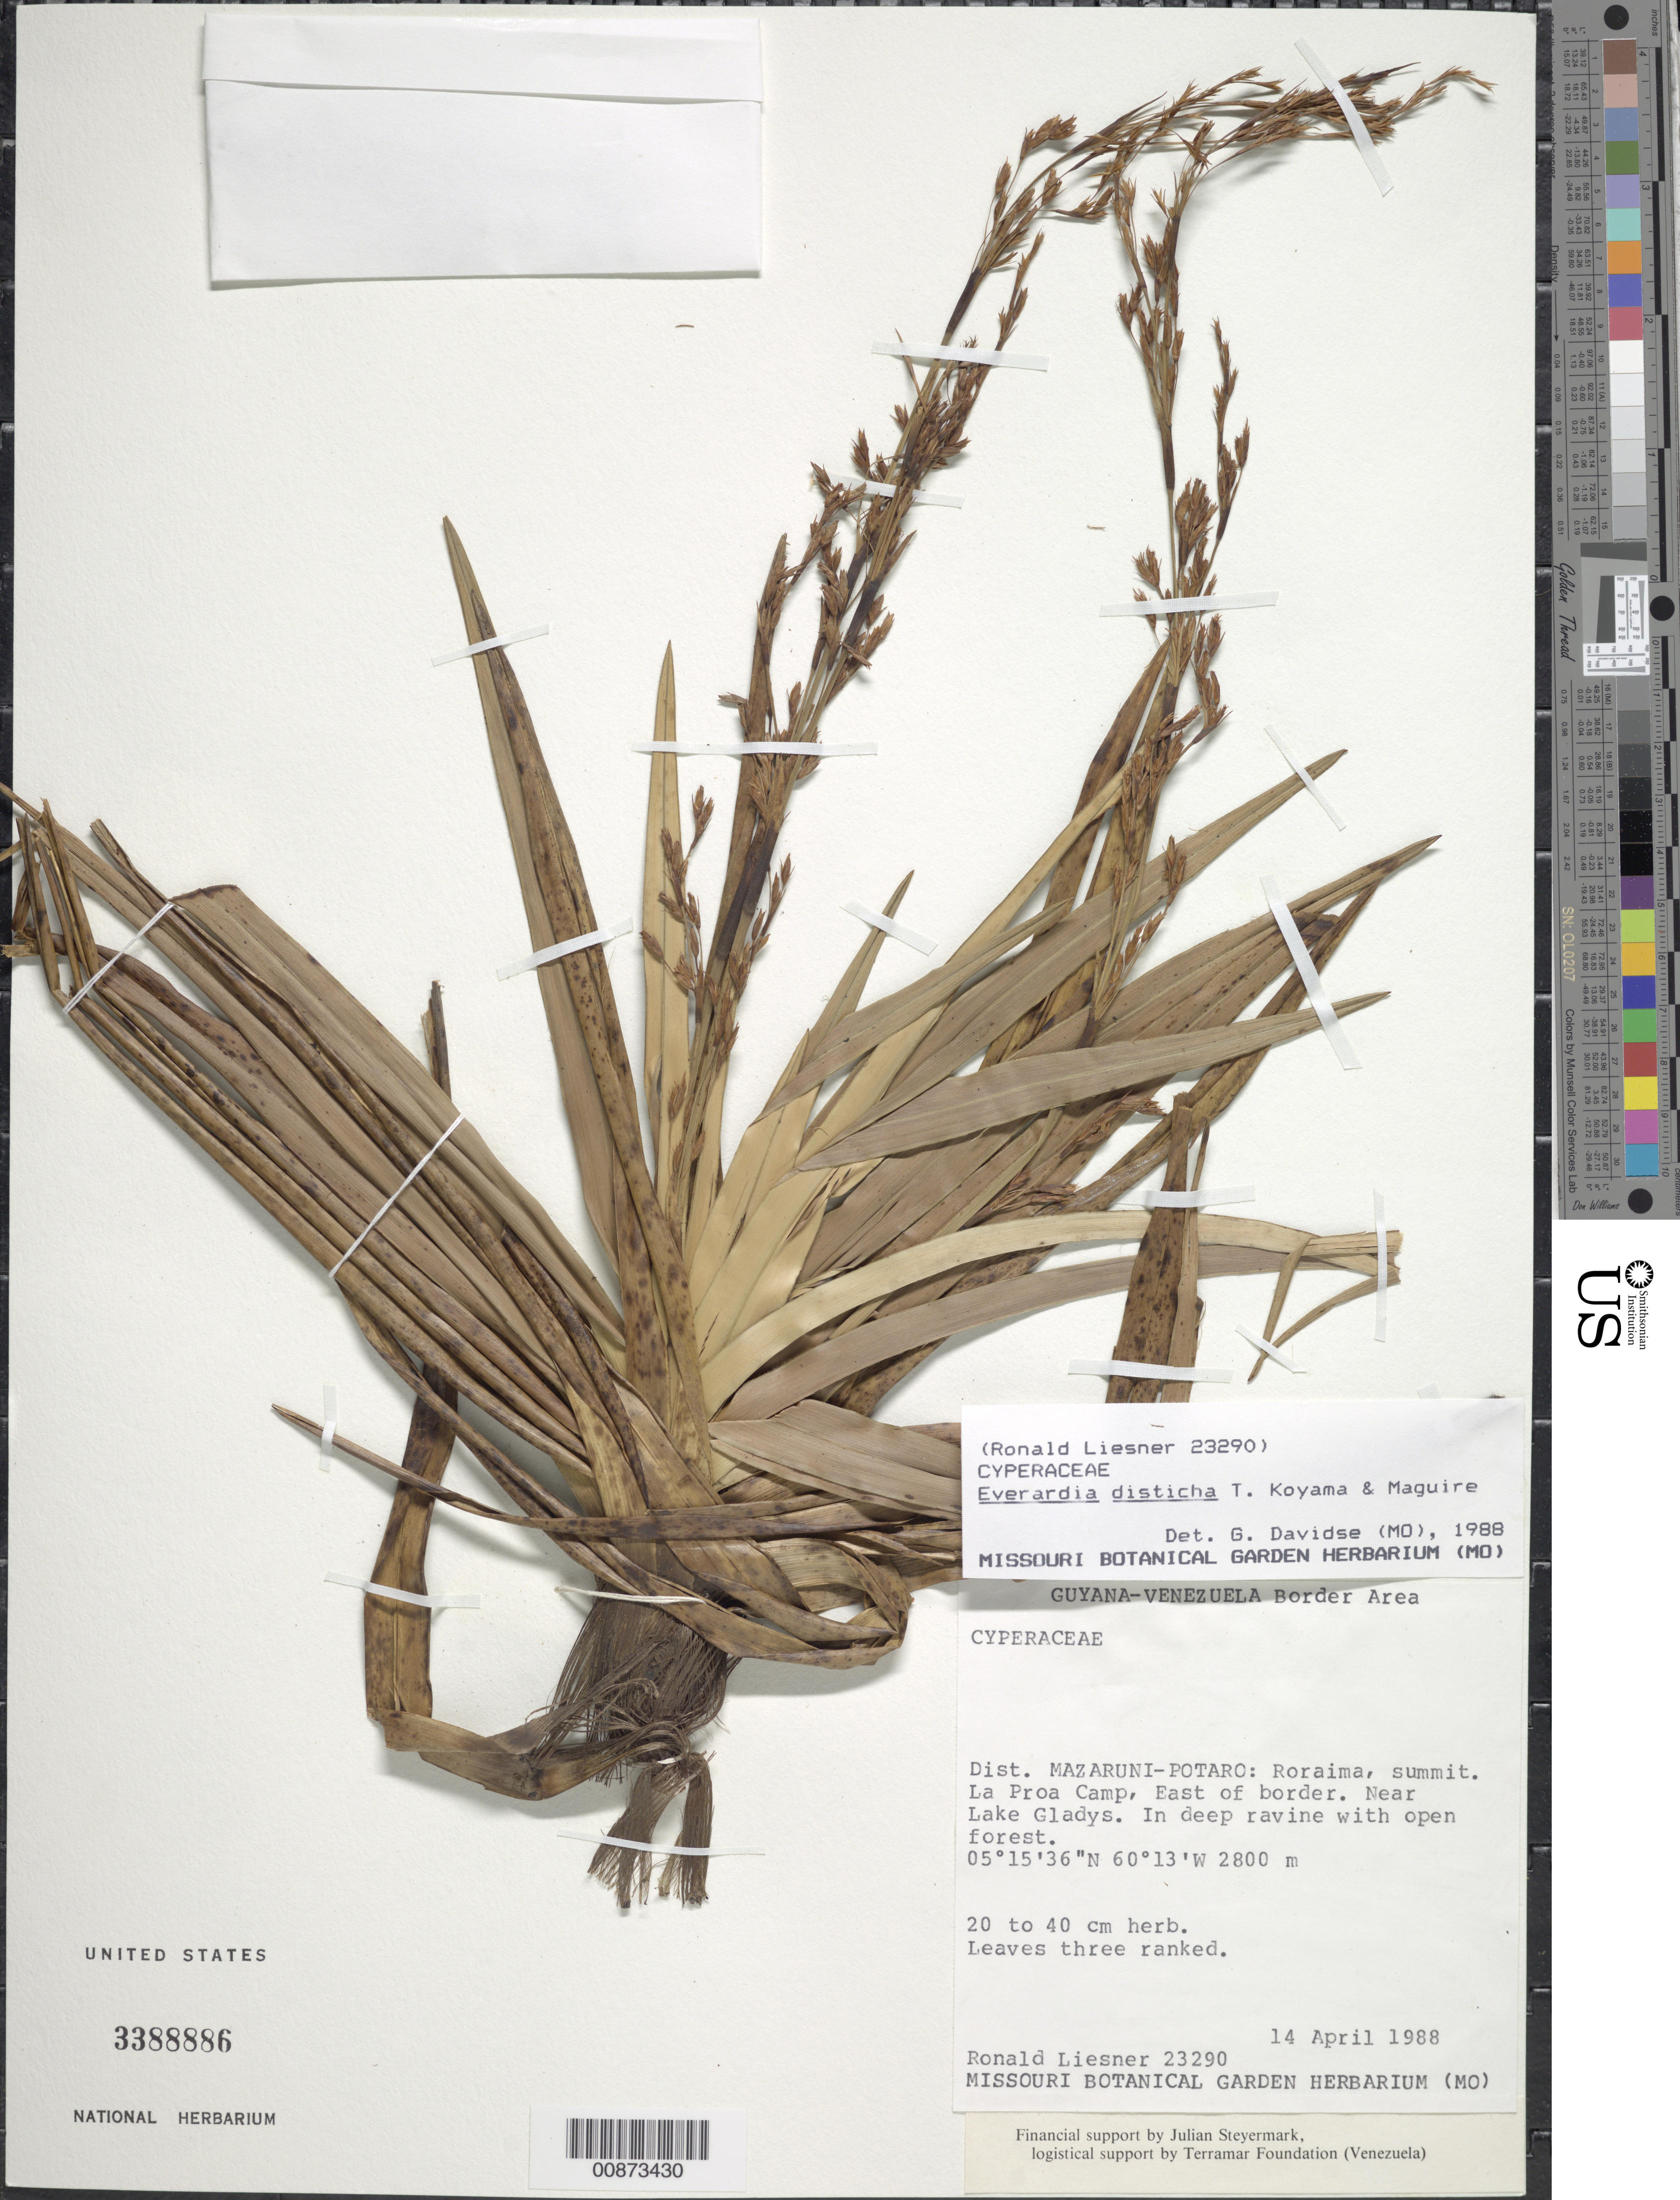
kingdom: Plantae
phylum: Tracheophyta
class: Liliopsida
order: Poales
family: Cyperaceae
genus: Cephalocarpus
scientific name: Cephalocarpus distichus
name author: (T. Koyama & Maguire) S.M. Costa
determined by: Strong, Mark T., (BOT), Smithsonian Institution - National Museum of Natural History (UNITED STATES)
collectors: R. L. Liesner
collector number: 23290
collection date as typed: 14-Apr-88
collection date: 1988-04-14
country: Guyana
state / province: Cuyuni-Mazaruni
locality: Mt. Roraima summit; La Proa Camp, near Lake Gladys, E of border (Guyana-Venezuela Border)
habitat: Deep ravine with open forest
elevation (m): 2800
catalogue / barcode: US 3388886